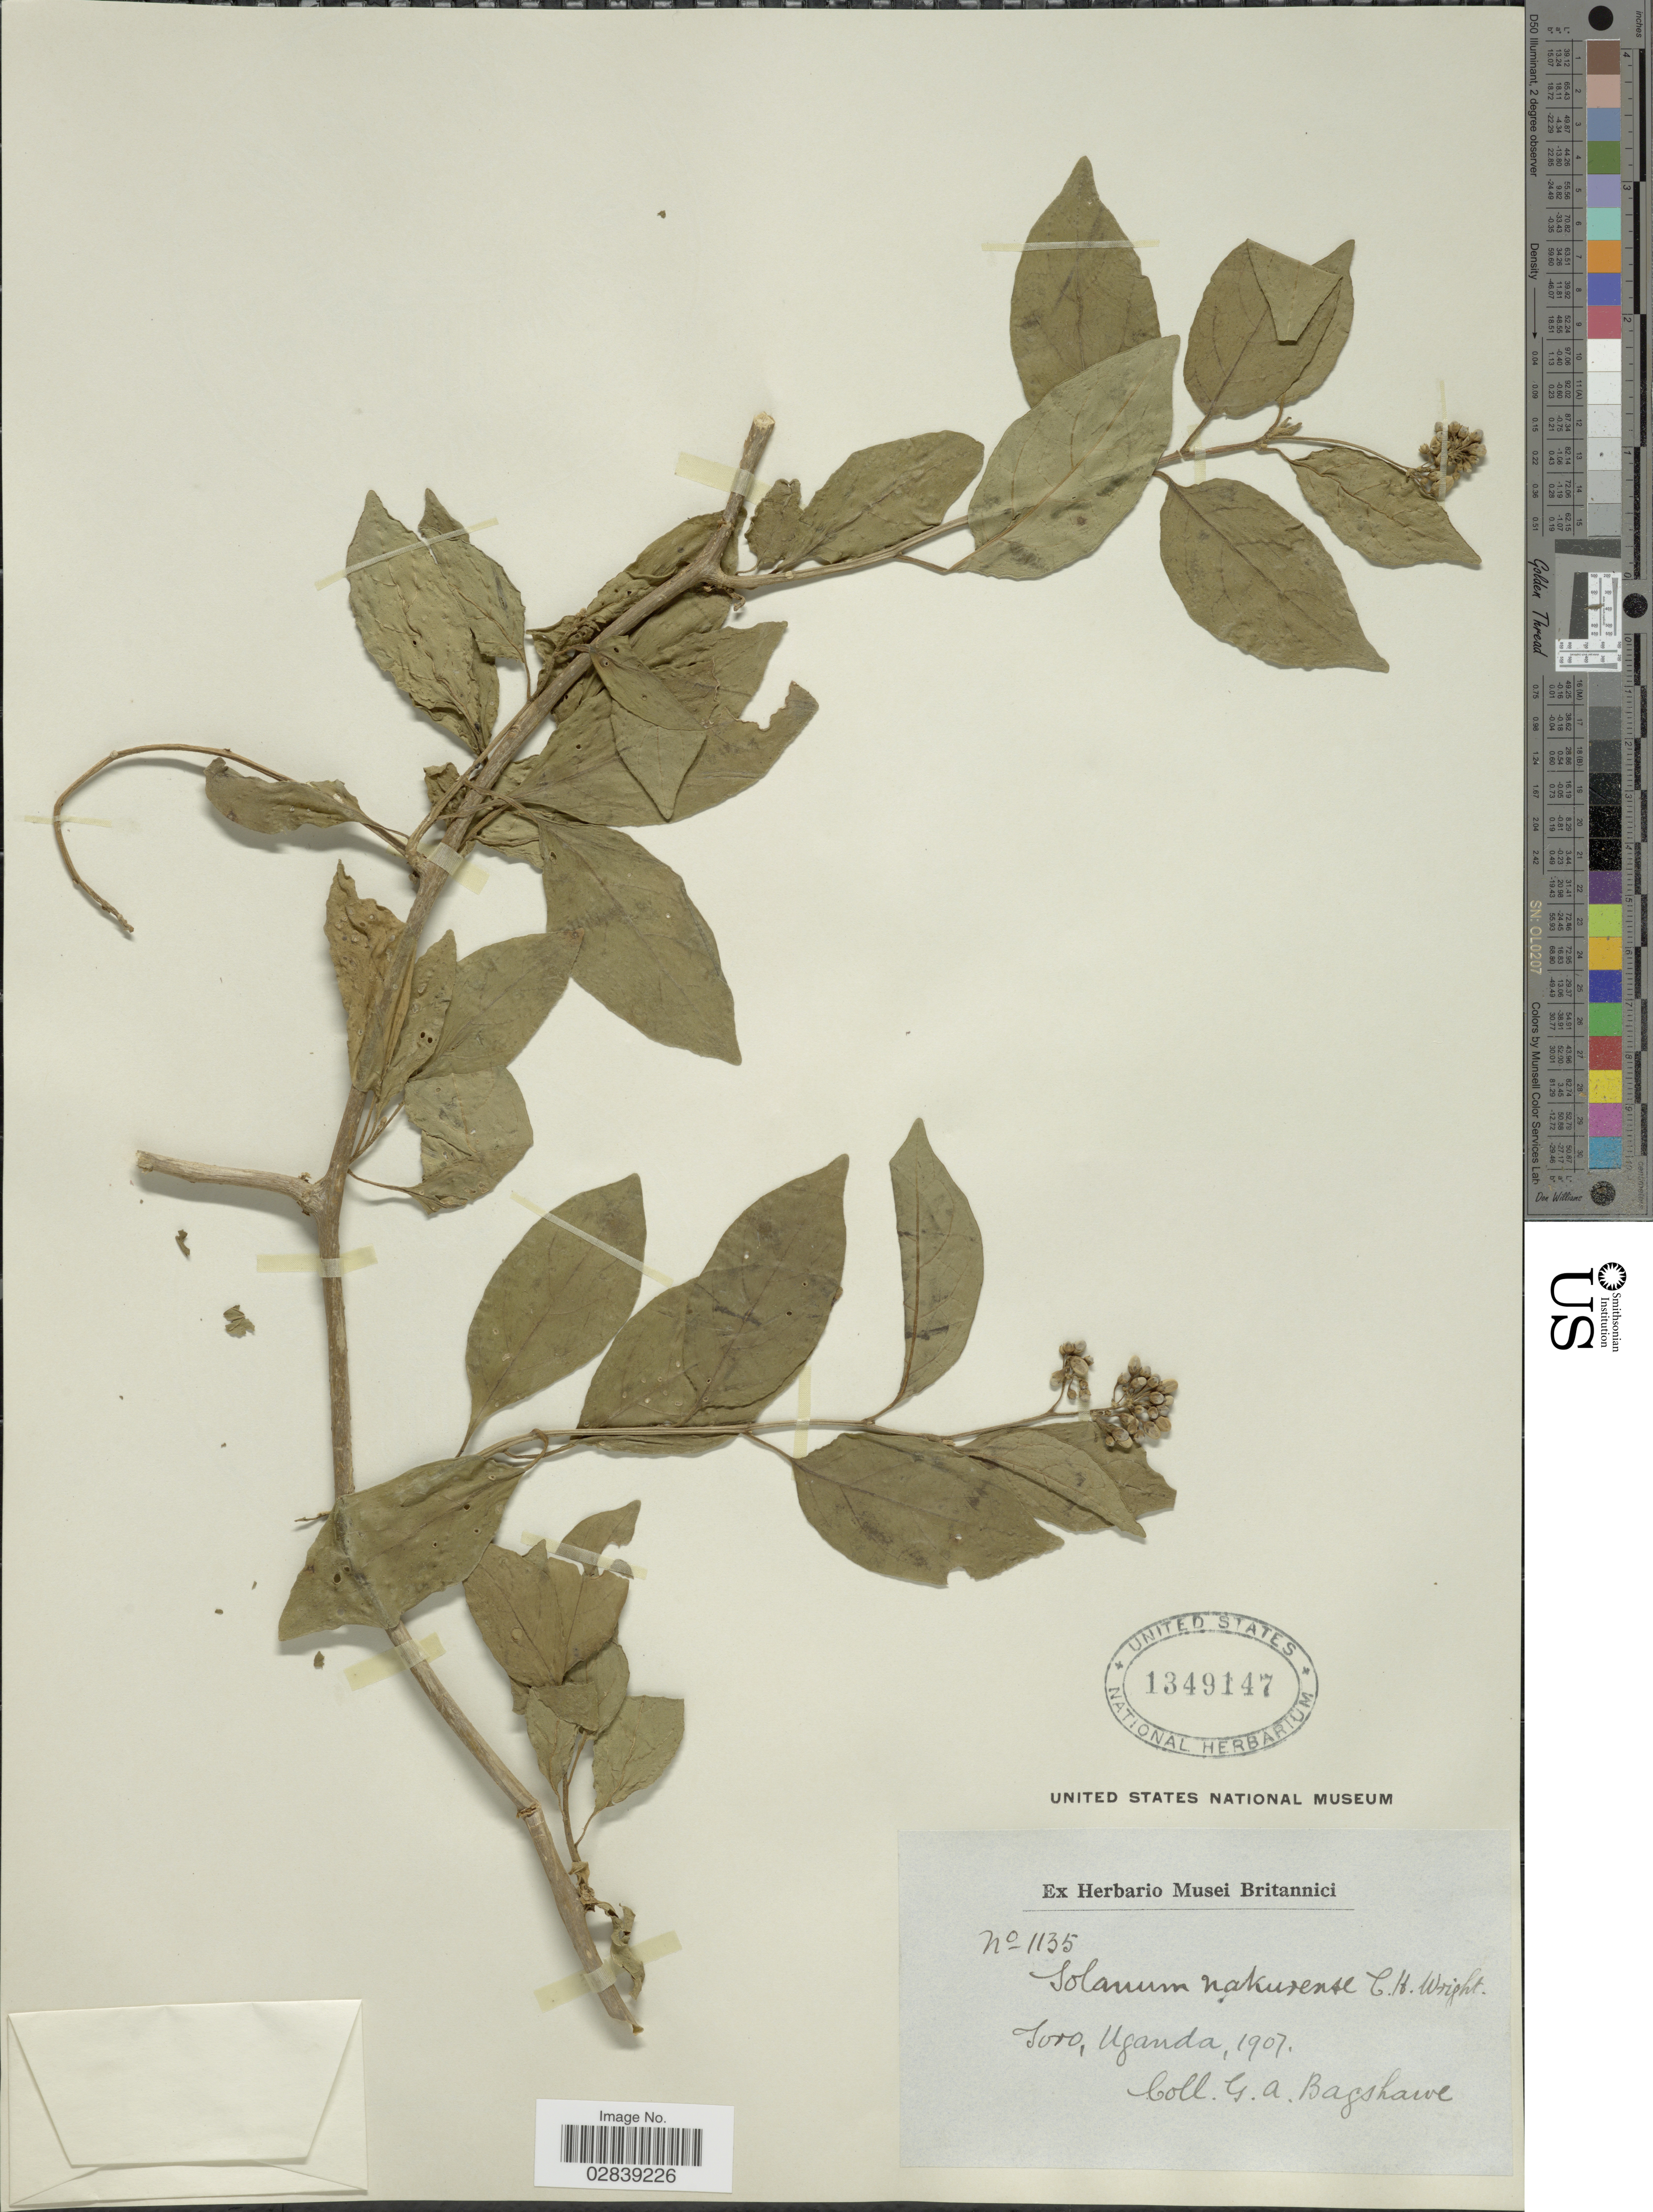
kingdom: Plantae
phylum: Tracheophyta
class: Magnoliopsida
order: Solanales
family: Solanaceae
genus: Solanum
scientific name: Solanum nakurense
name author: C.H. Wright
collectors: G. Bagshawe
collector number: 1135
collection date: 1907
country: Uganda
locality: Toro.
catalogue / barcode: US 1349147